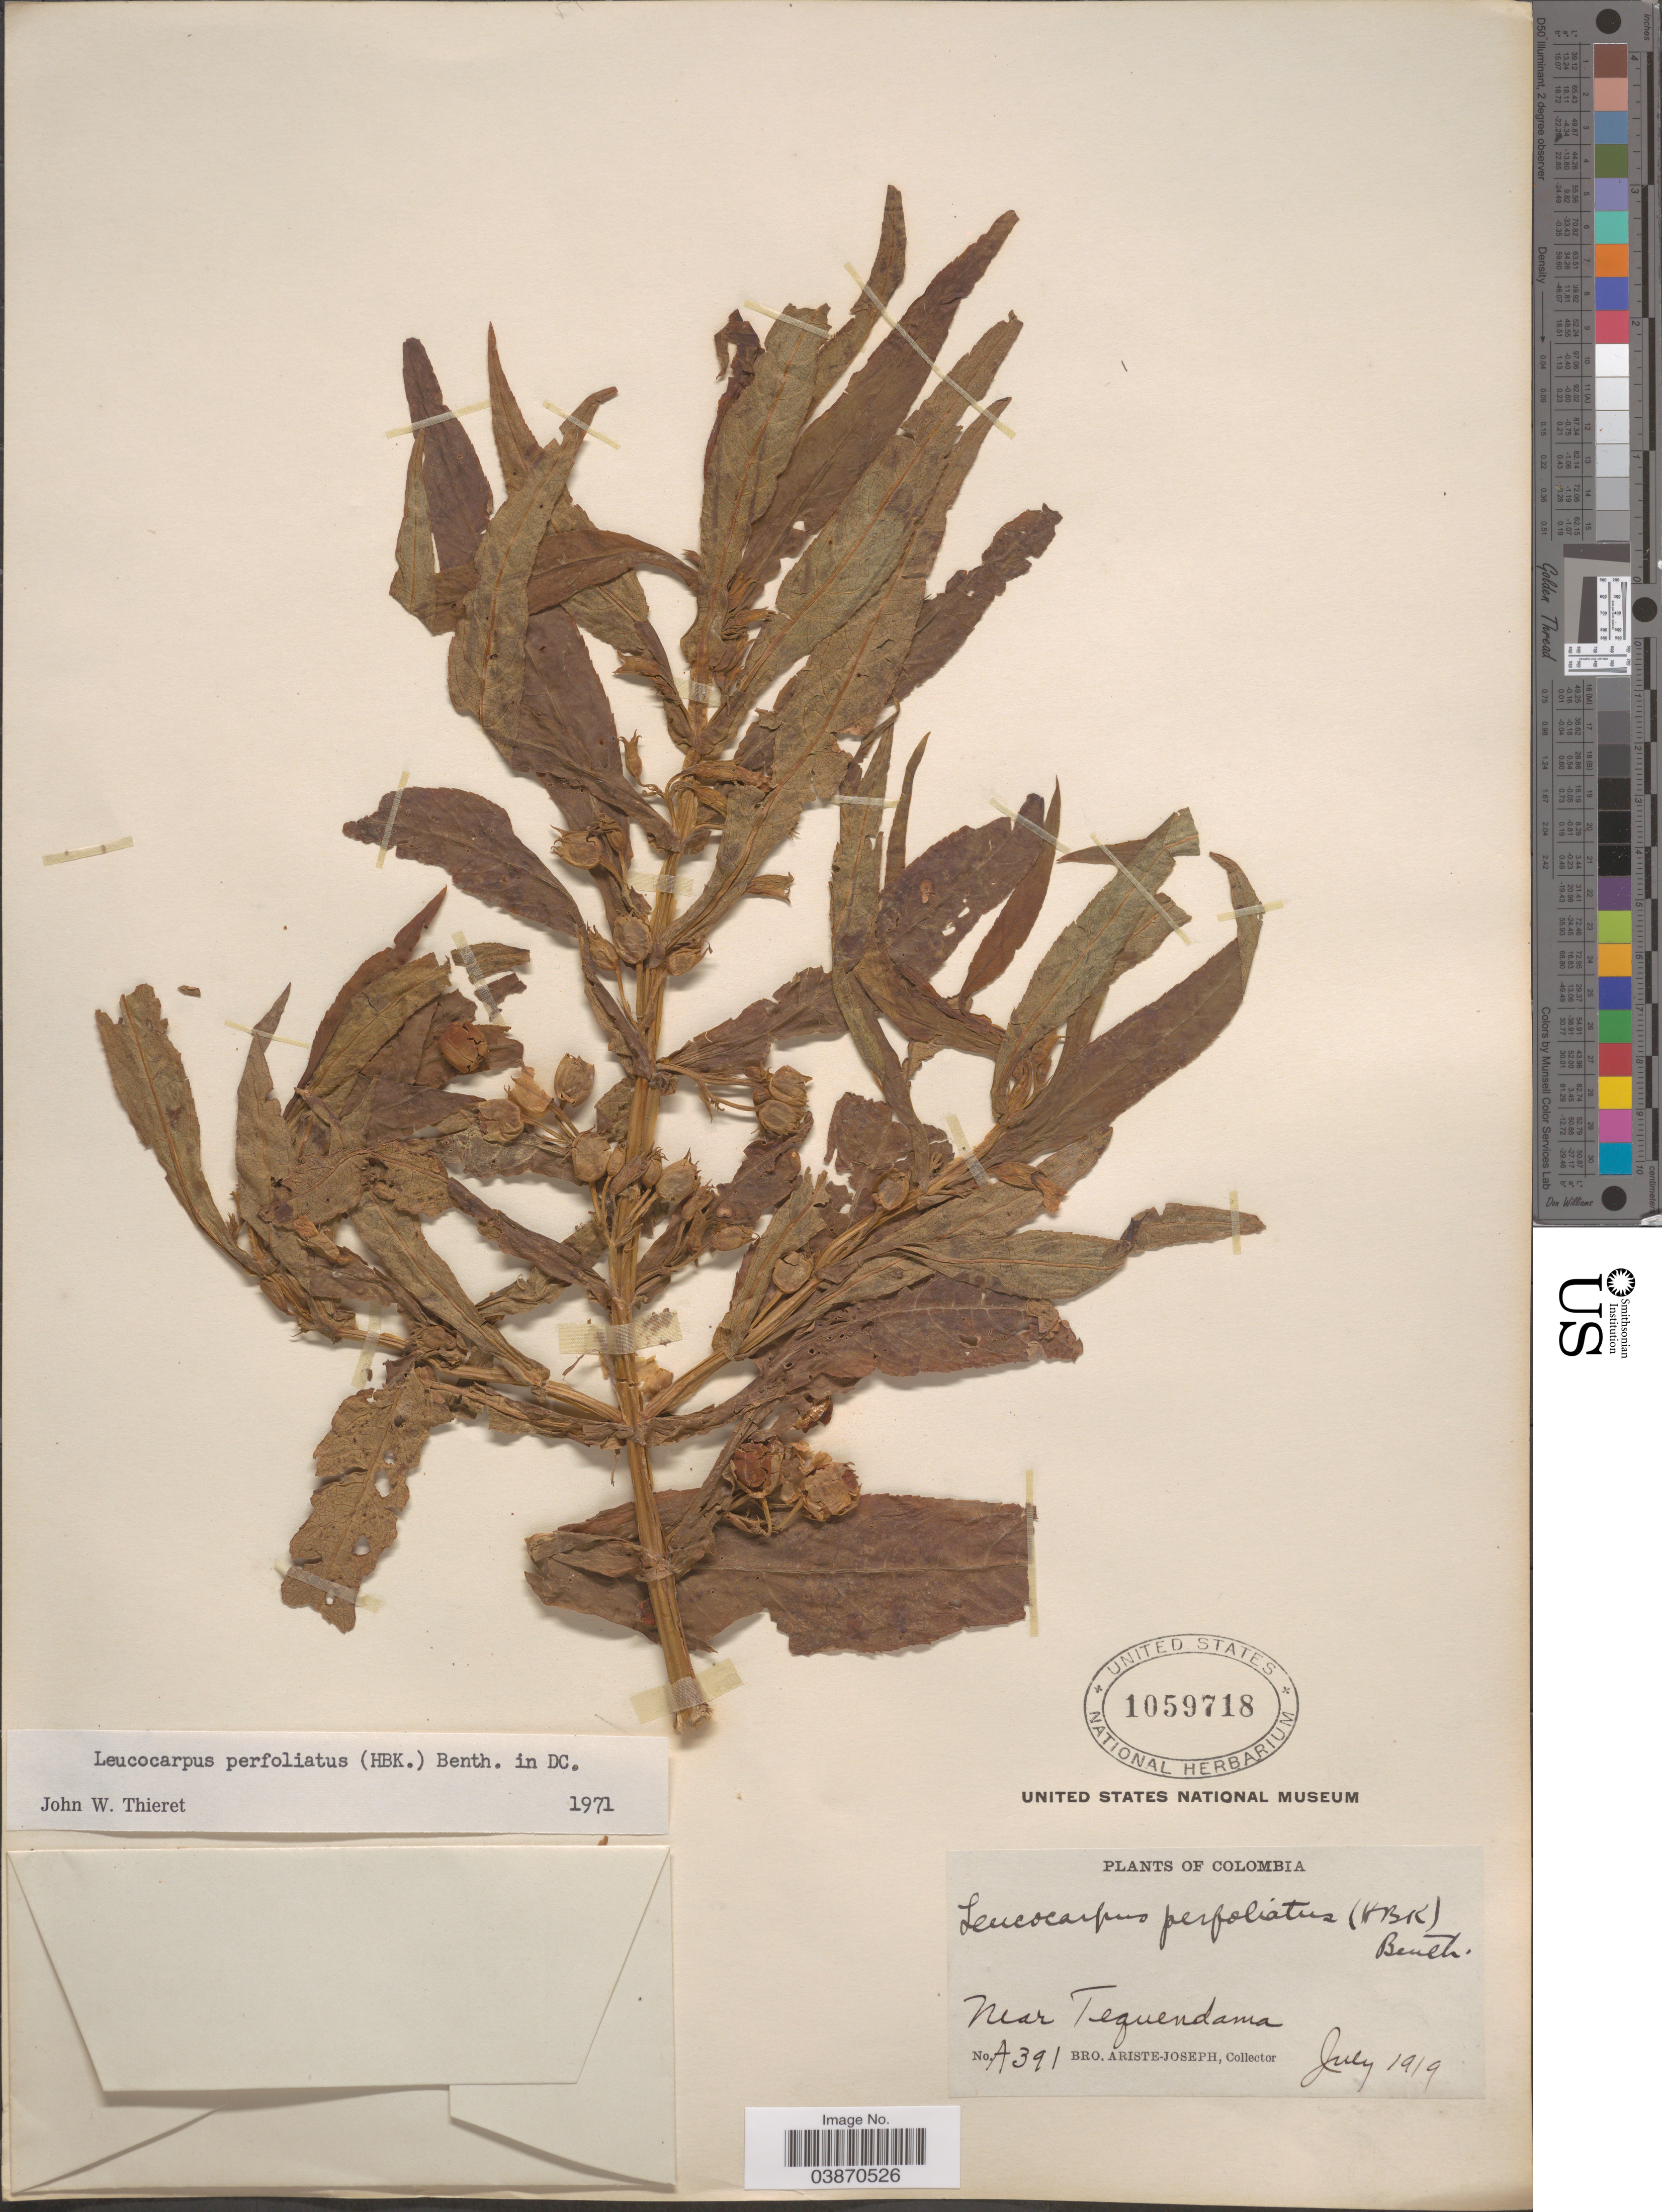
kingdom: Plantae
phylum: Tracheophyta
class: Magnoliopsida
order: Lamiales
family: Phrymaceae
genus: Leucocarpus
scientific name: Leucocarpus perfoliatus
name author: (Kunth) Benth.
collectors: Bro. Ariste-Joseph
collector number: A 391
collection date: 1919-07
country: Colombia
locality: Near Tequendama.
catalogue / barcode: US 1059718